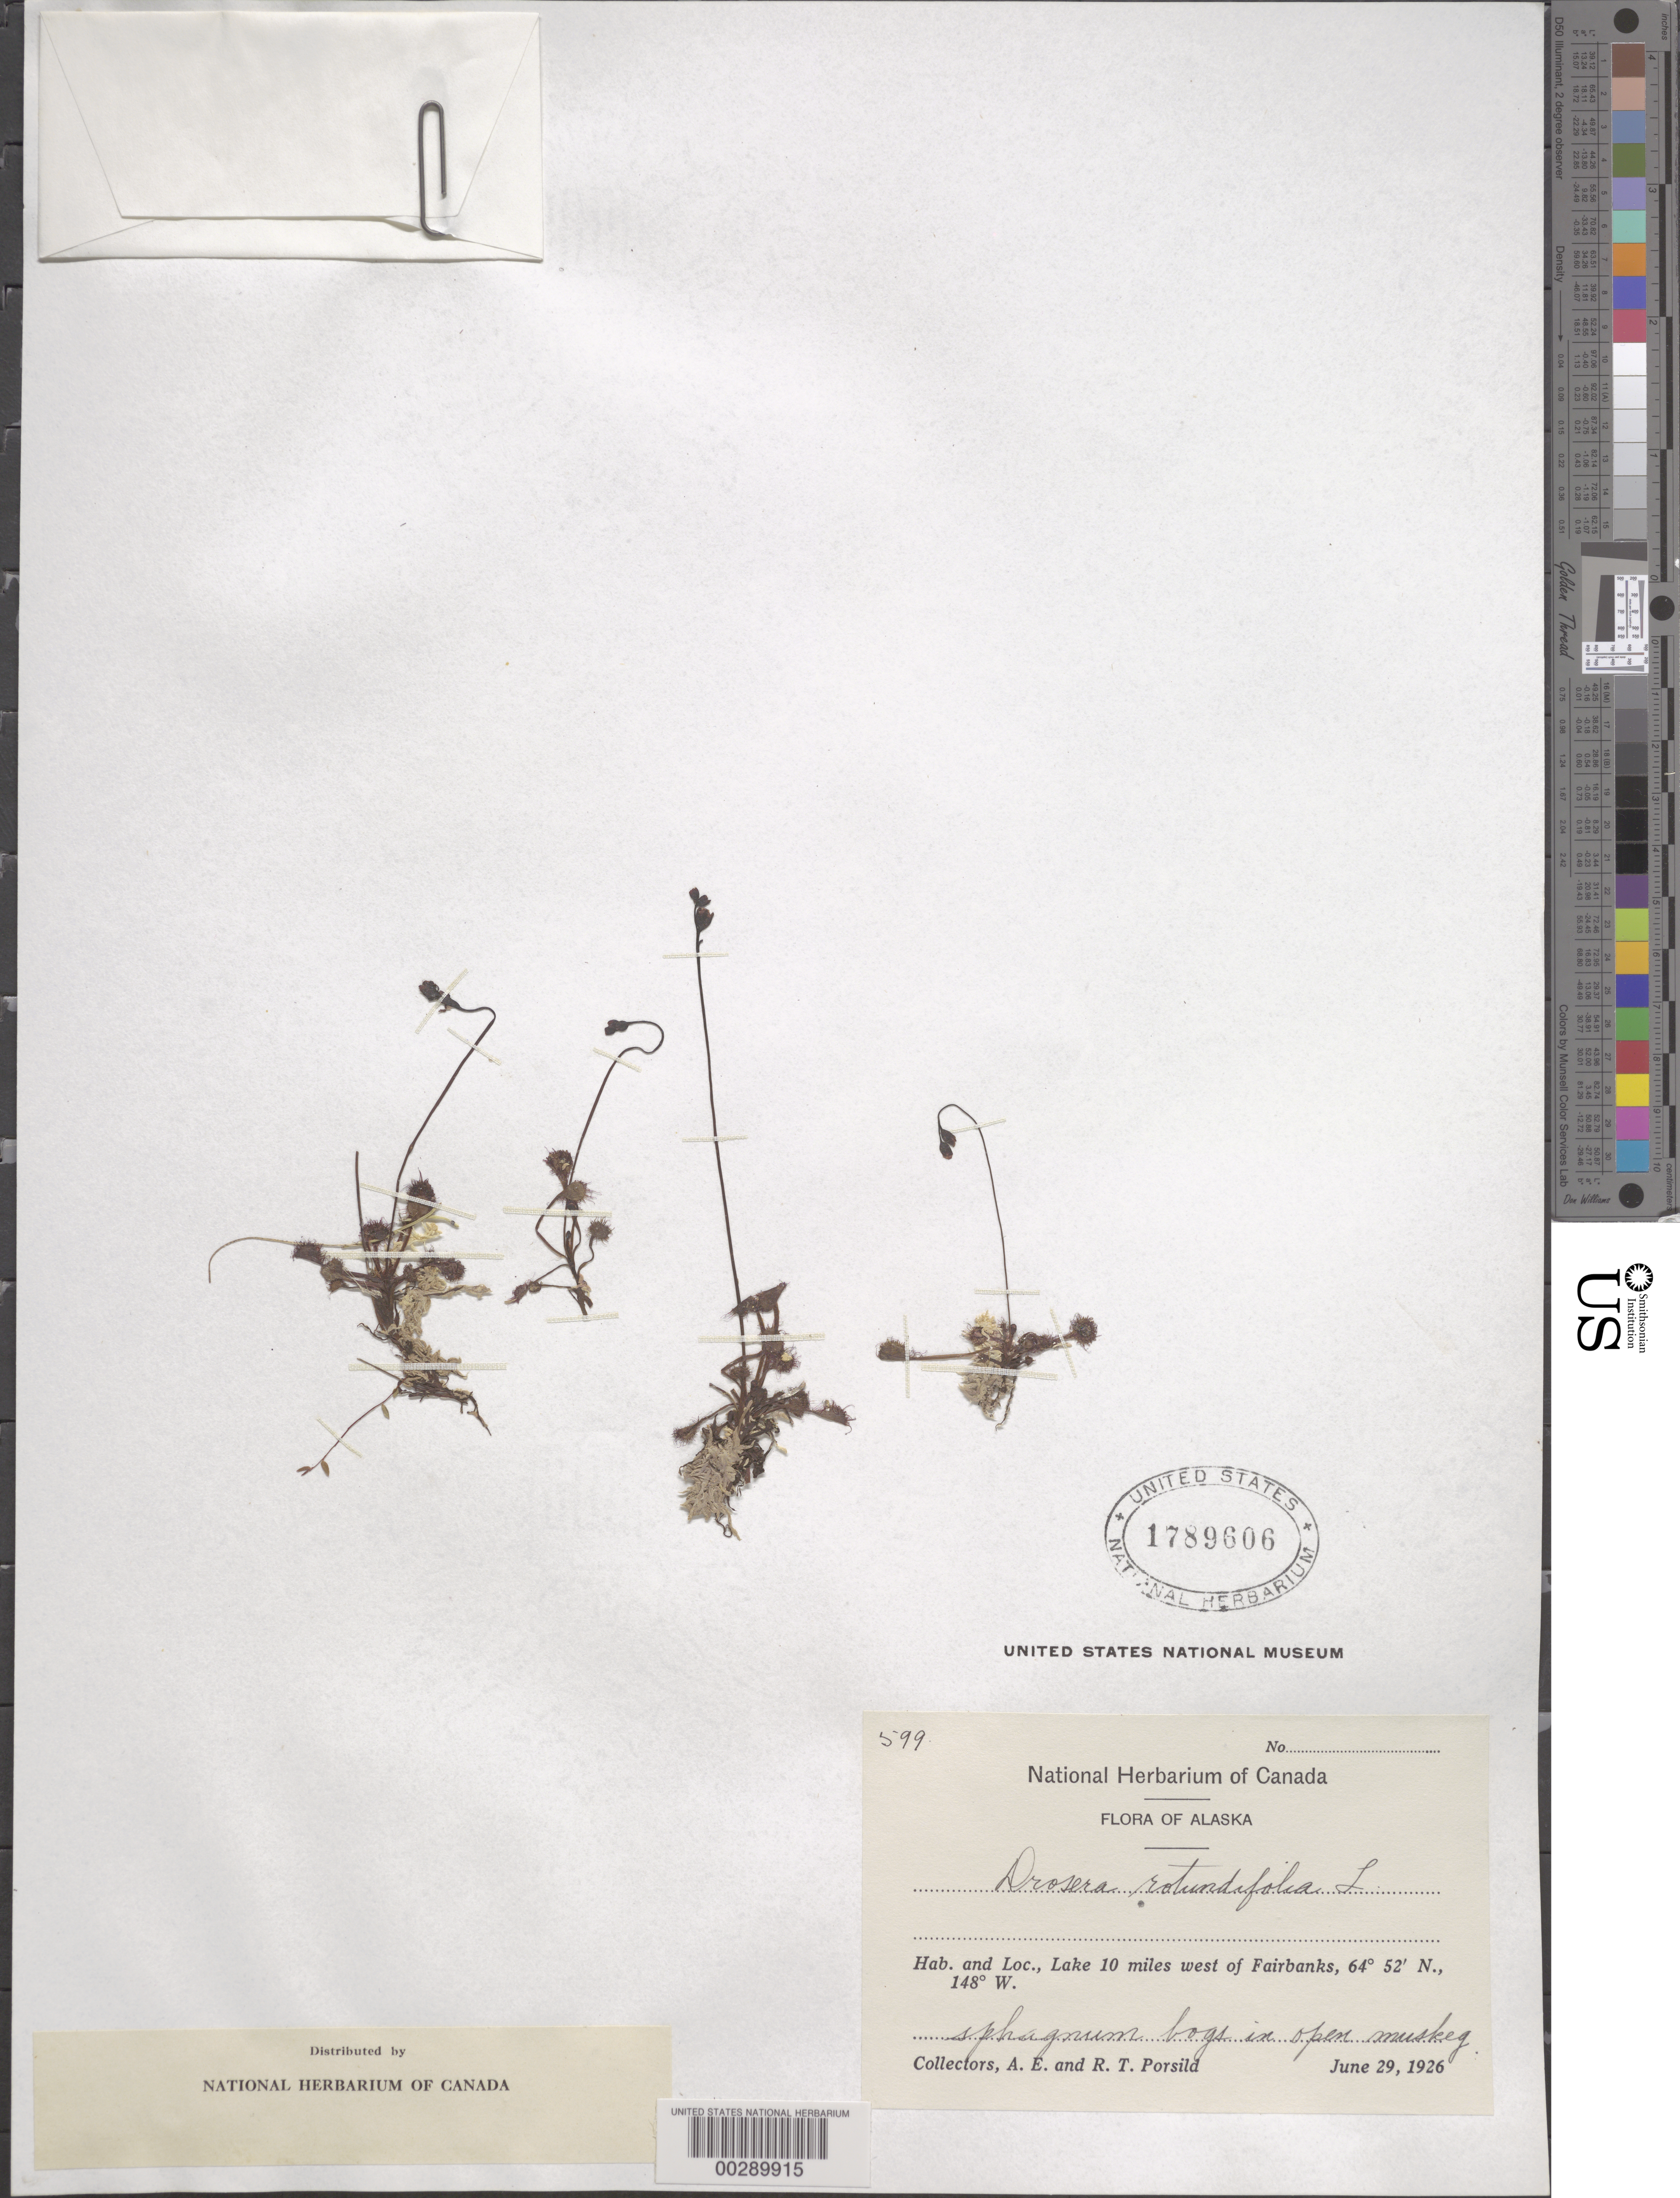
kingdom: Plantae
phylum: Tracheophyta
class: Magnoliopsida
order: Caryophyllales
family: Droseraceae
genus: Drosera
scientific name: Drosera rotundifolia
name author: L.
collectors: A. E. Porsild & R. T. Porsild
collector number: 599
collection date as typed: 29 Jun 1926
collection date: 1926-06-29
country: United States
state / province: Alaska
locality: W of fairbanks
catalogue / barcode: US 1789606